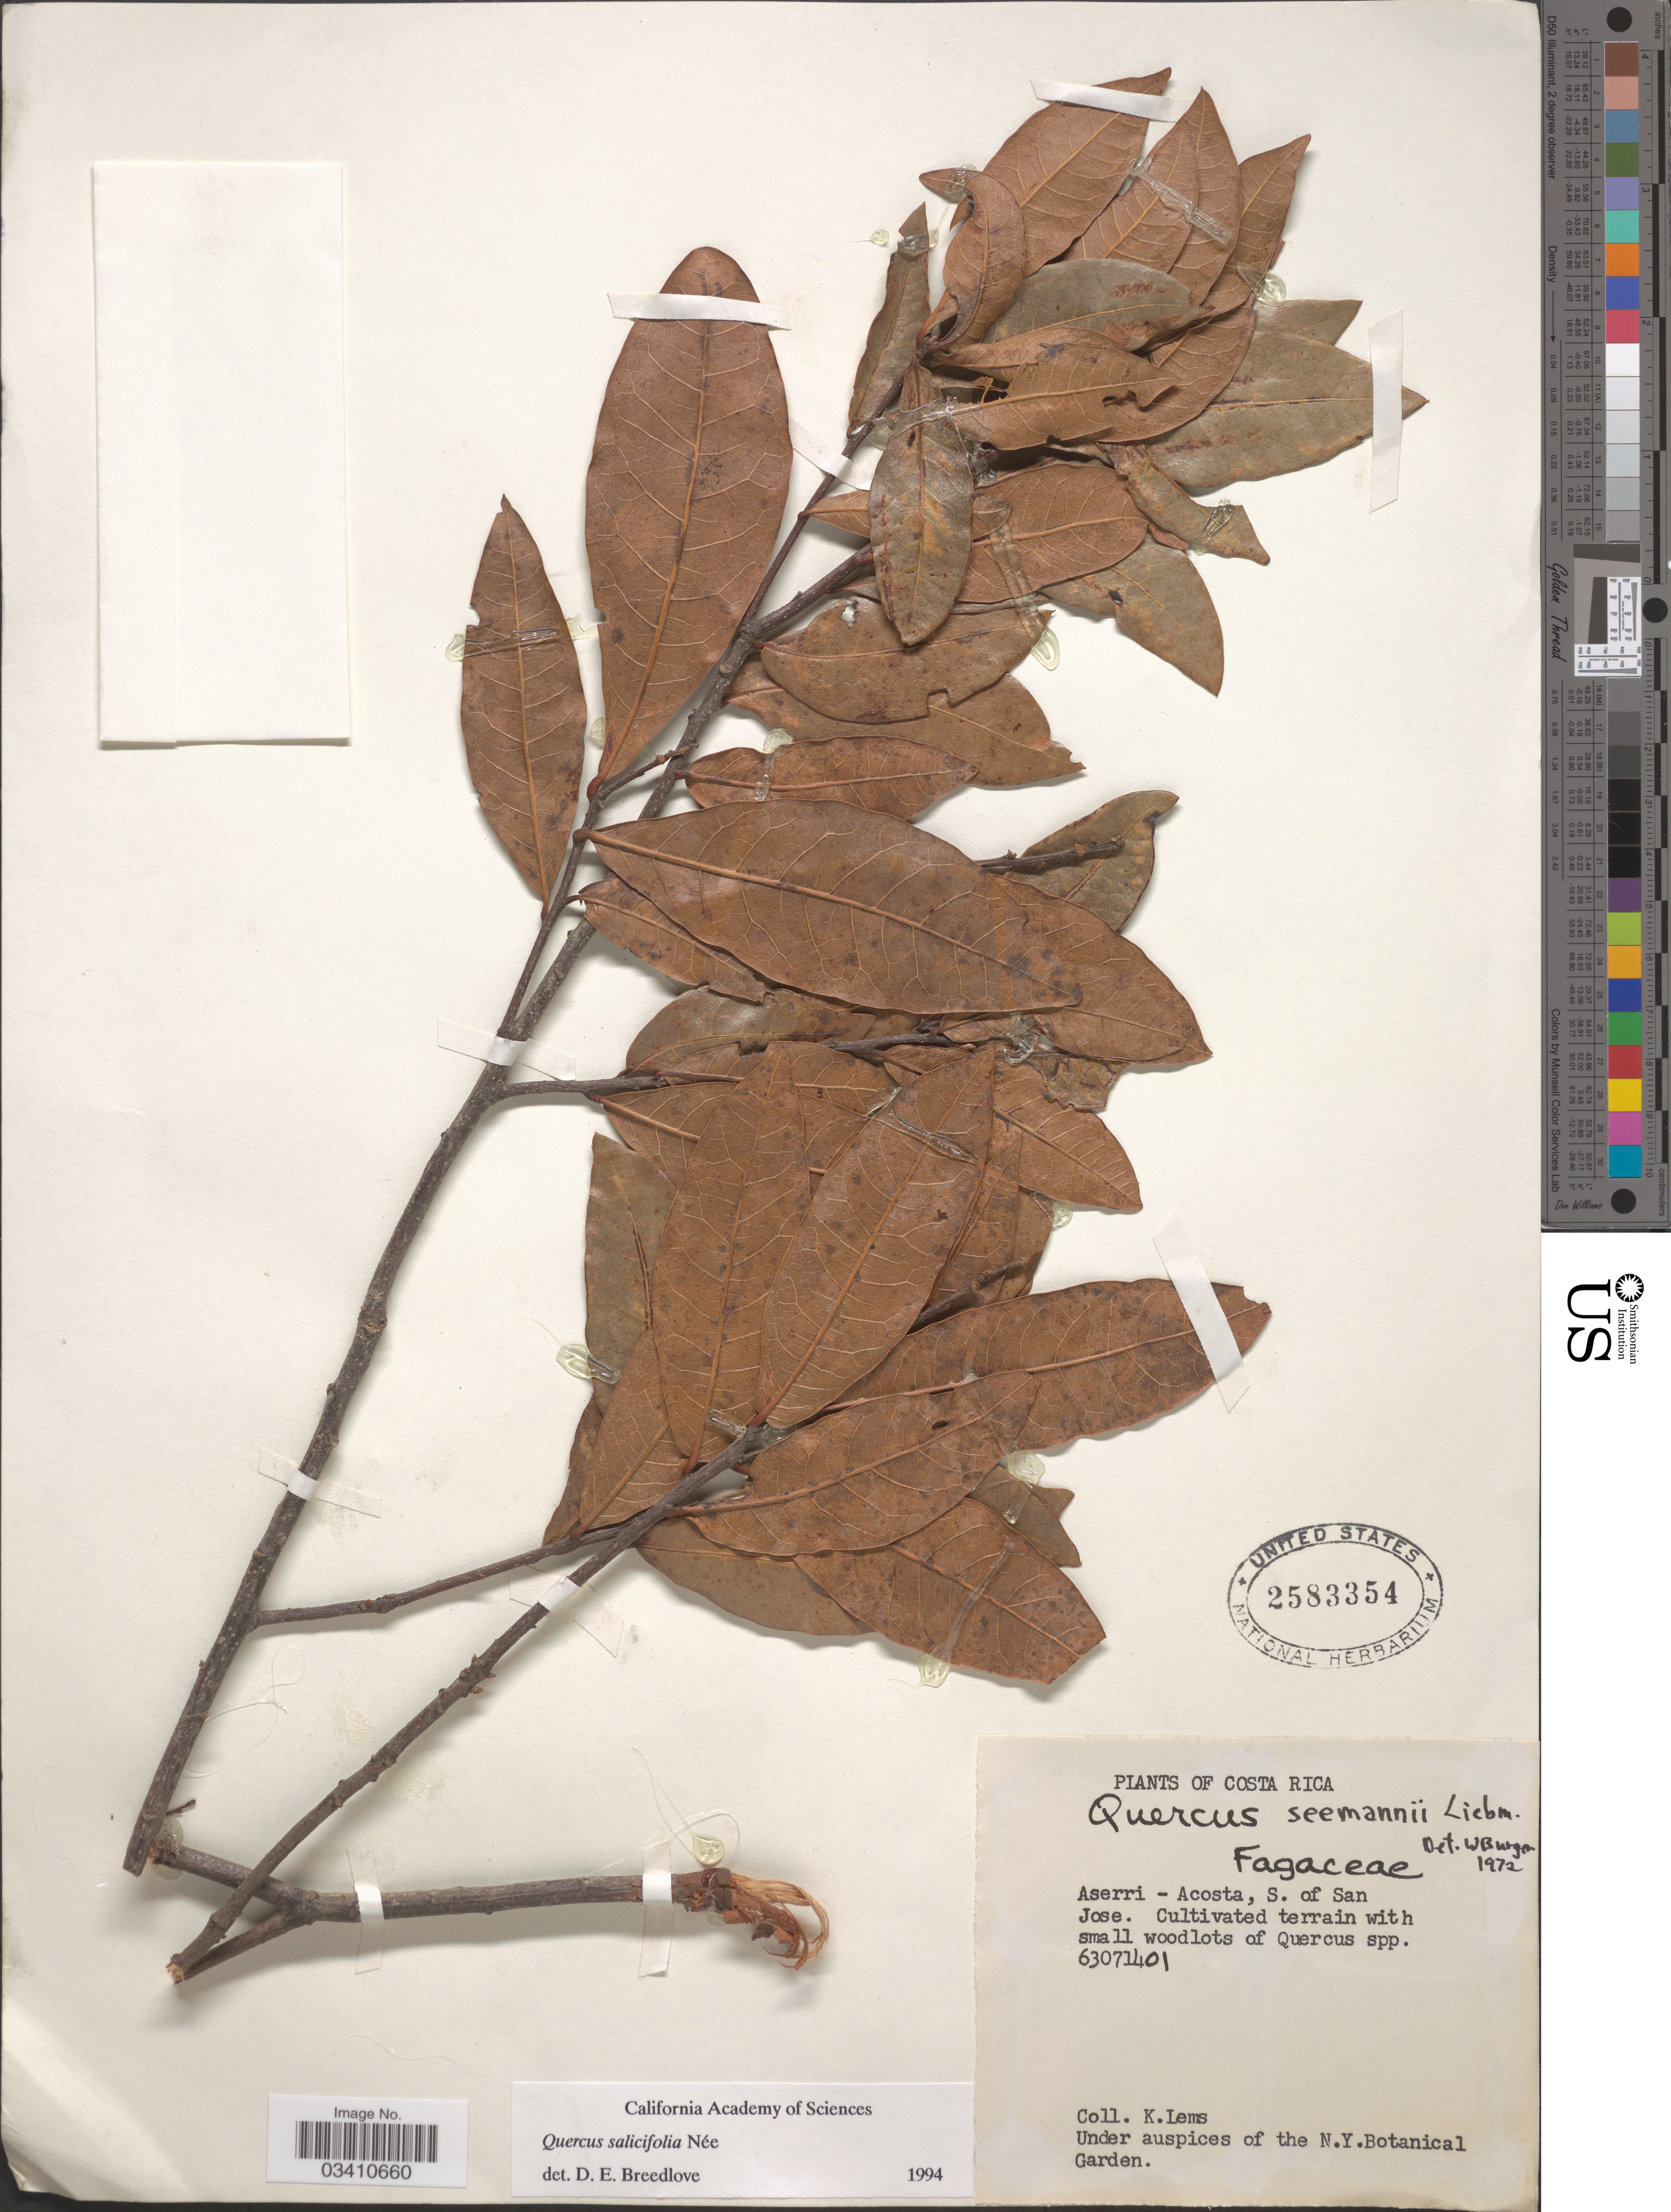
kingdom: Plantae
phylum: Tracheophyta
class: Magnoliopsida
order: Fagales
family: Fagaceae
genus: Quercus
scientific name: Quercus salicifolia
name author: Née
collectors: K. Lems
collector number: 63071401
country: Costa Rica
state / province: San José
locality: Aserri - Acosta, S. of San Jose.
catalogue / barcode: US 2583354